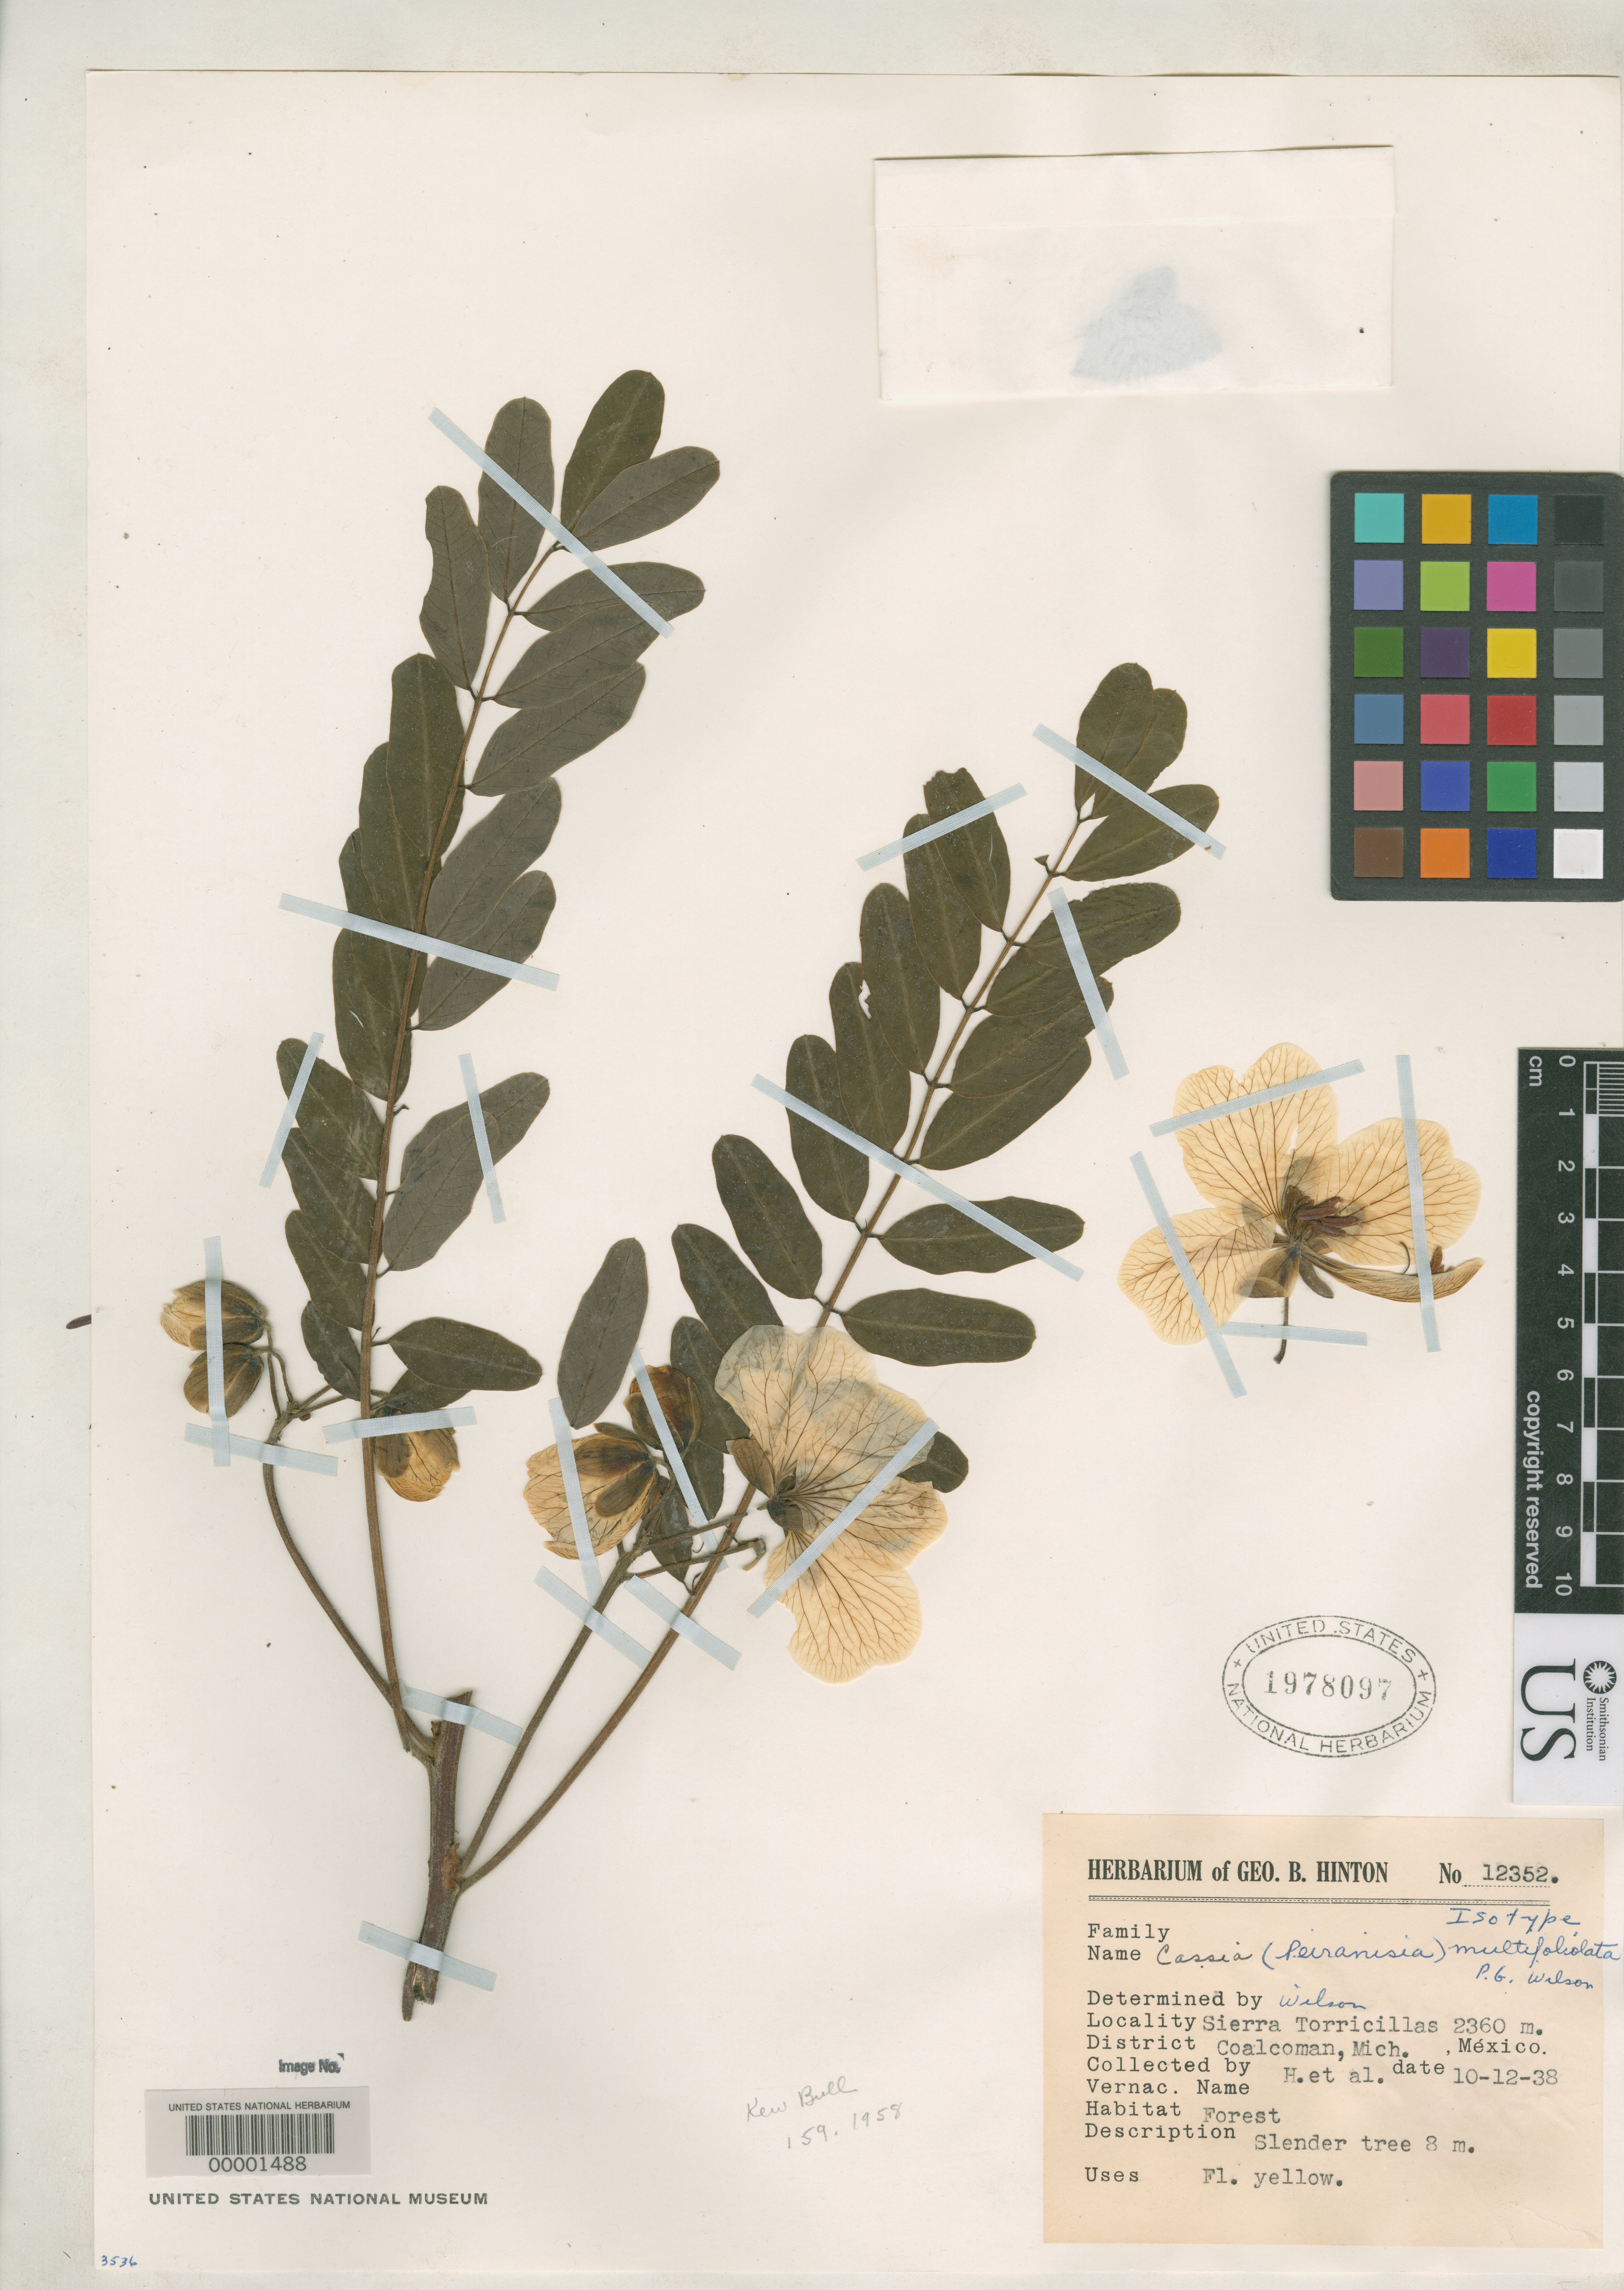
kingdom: Plantae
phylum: Tracheophyta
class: Magnoliopsida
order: Fabales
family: Fabaceae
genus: Cassia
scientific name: Cassia multifoliolata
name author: Paul G. Wilson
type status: Isotype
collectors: G. B. Hinton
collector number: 12352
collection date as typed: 12 Oct 1938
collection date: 1938-10-12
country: Mexico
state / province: Michoacán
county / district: Coalcoman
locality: Sierra Torrecillas.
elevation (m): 2360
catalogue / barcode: US 1978097